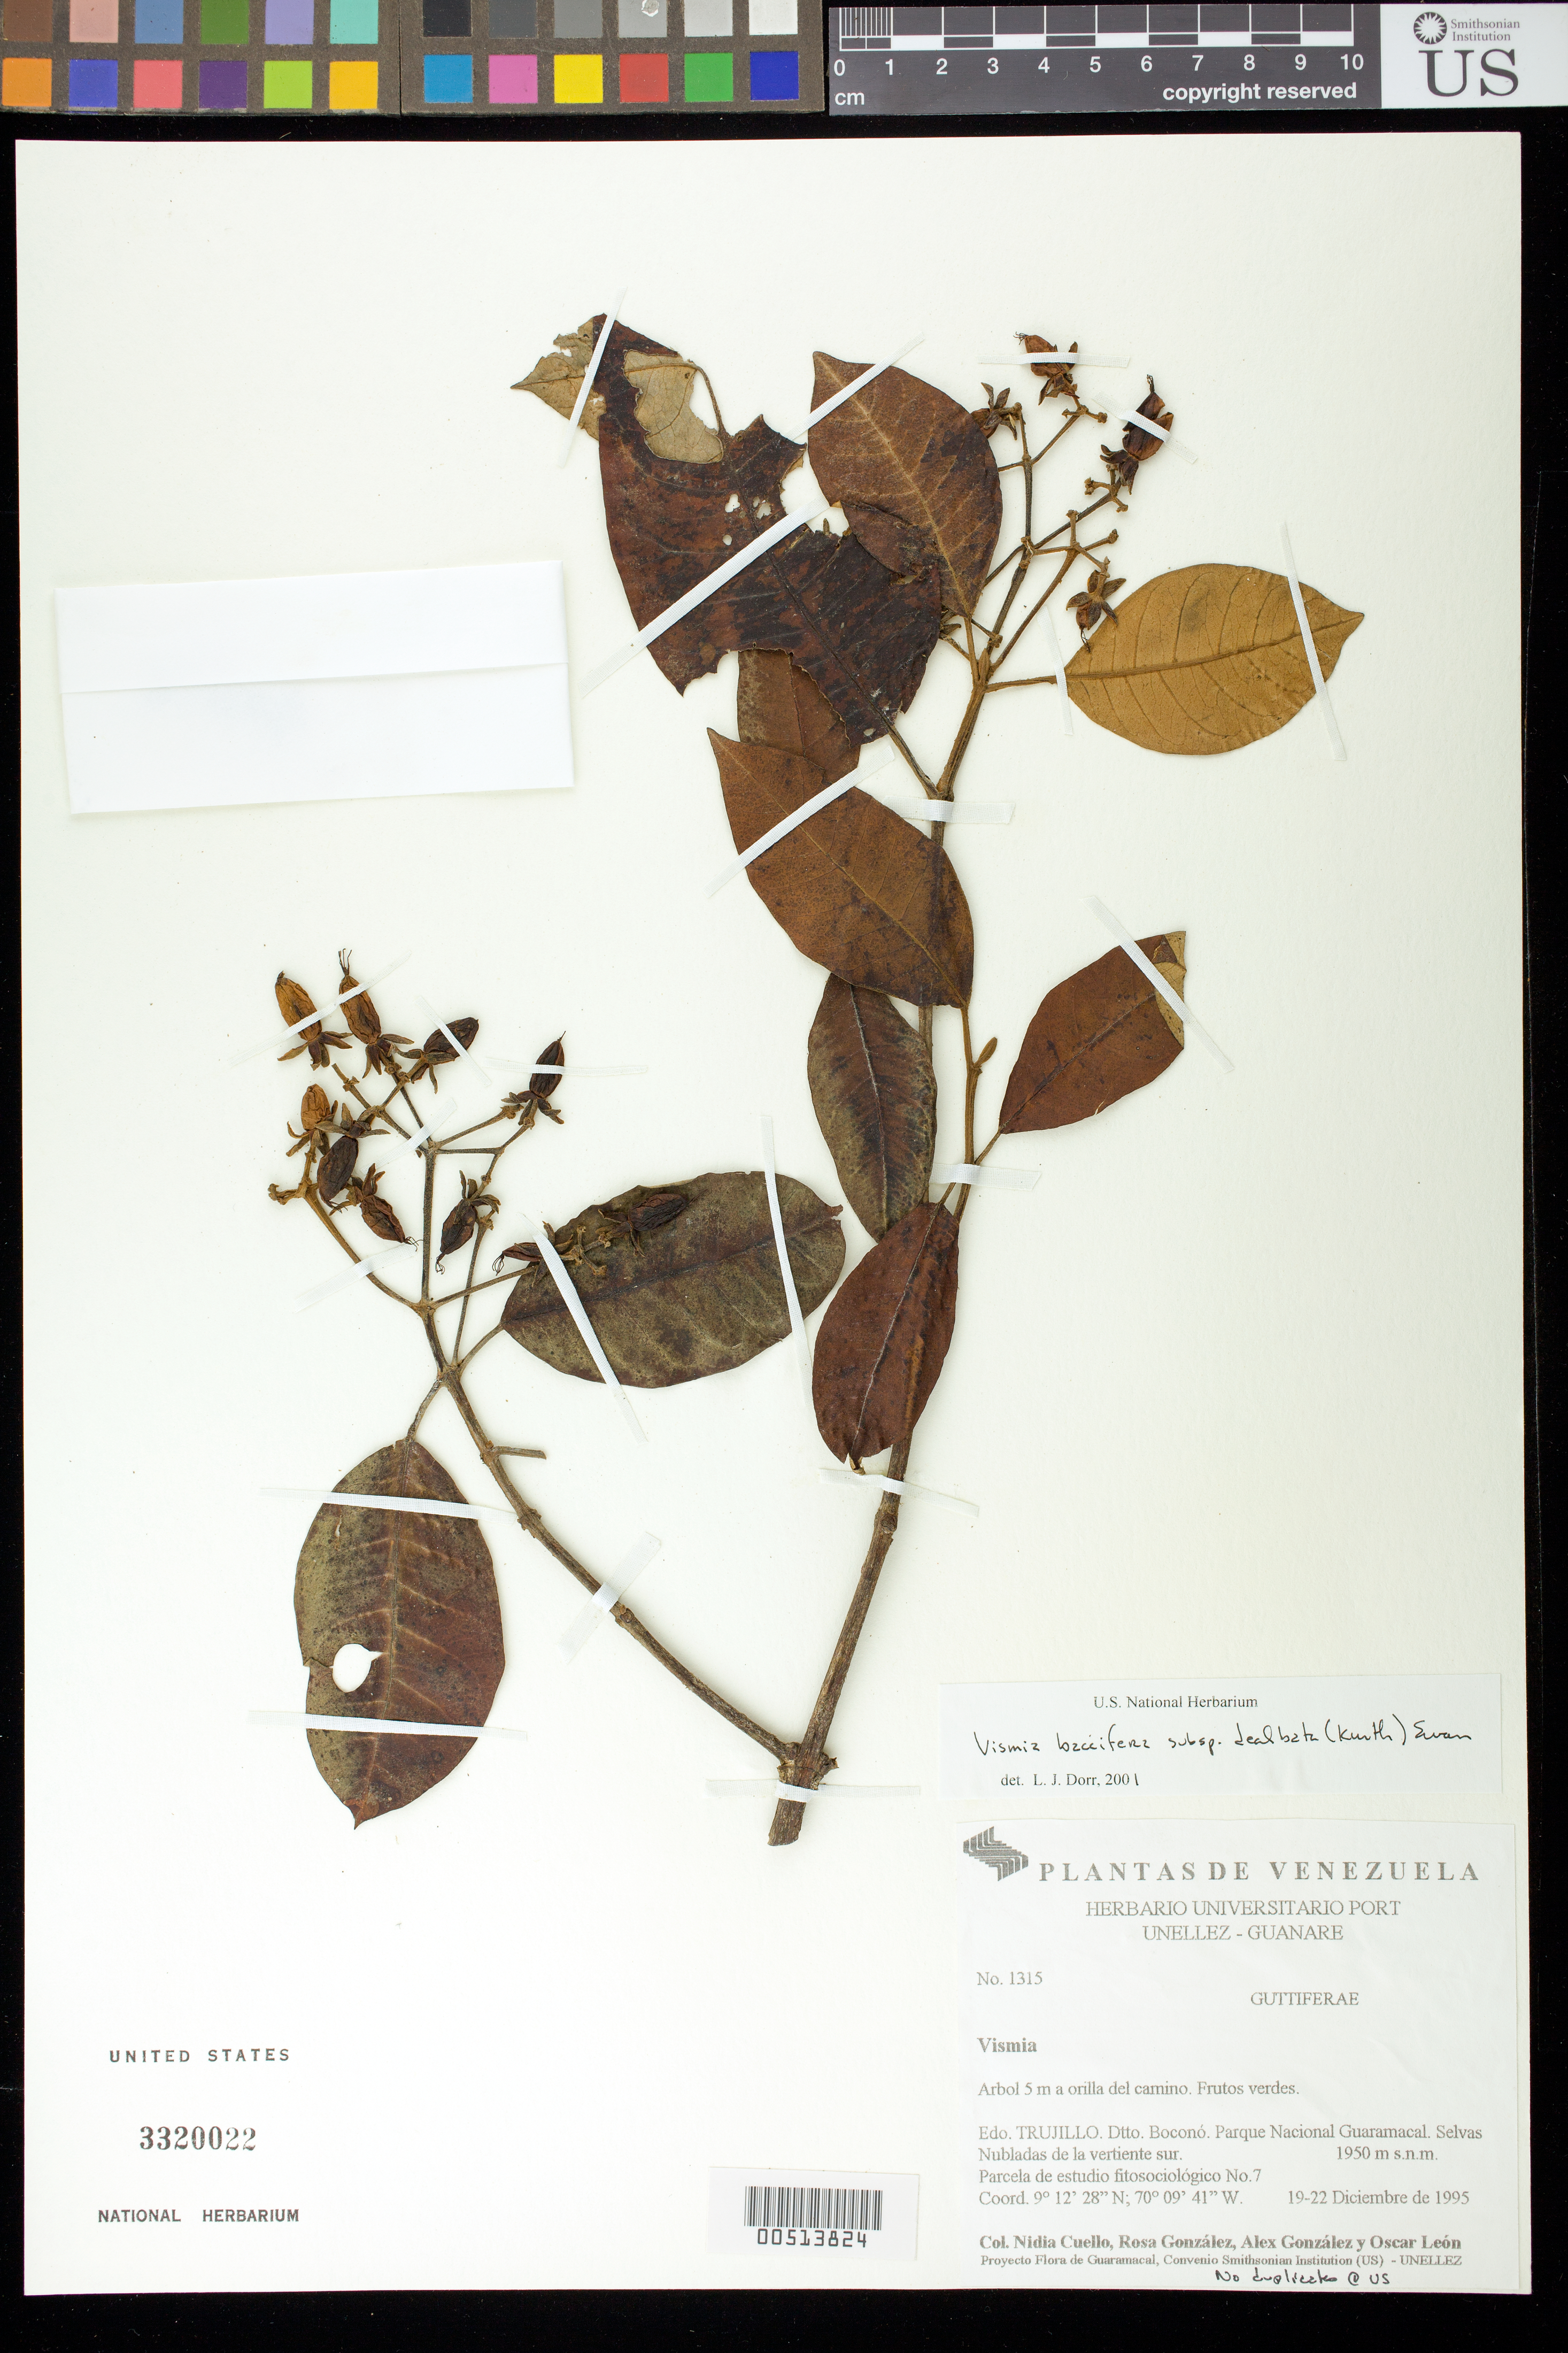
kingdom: Plantae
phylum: Tracheophyta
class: Magnoliopsida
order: Malpighiales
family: Hypericaceae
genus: Vismia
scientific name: Vismia baccifera subsp. dealbata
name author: (Kunth) Ewan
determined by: Dorr, L. J., (BOT), Smithsonian Institution - National Museum of Natural History (UNITED STATES)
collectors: N. L. Cuello, R. González, A. Gonzáles & O. León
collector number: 1315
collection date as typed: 19 Dec 1995 to 22 Dec 1995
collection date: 1995-12-19/1995-12-22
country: Venezuela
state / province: Trujillo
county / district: Boconó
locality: Parque Nacional Guaramacal, vertiente S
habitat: Selvas nubladas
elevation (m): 1950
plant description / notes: MO, PORT, US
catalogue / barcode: US 3320022